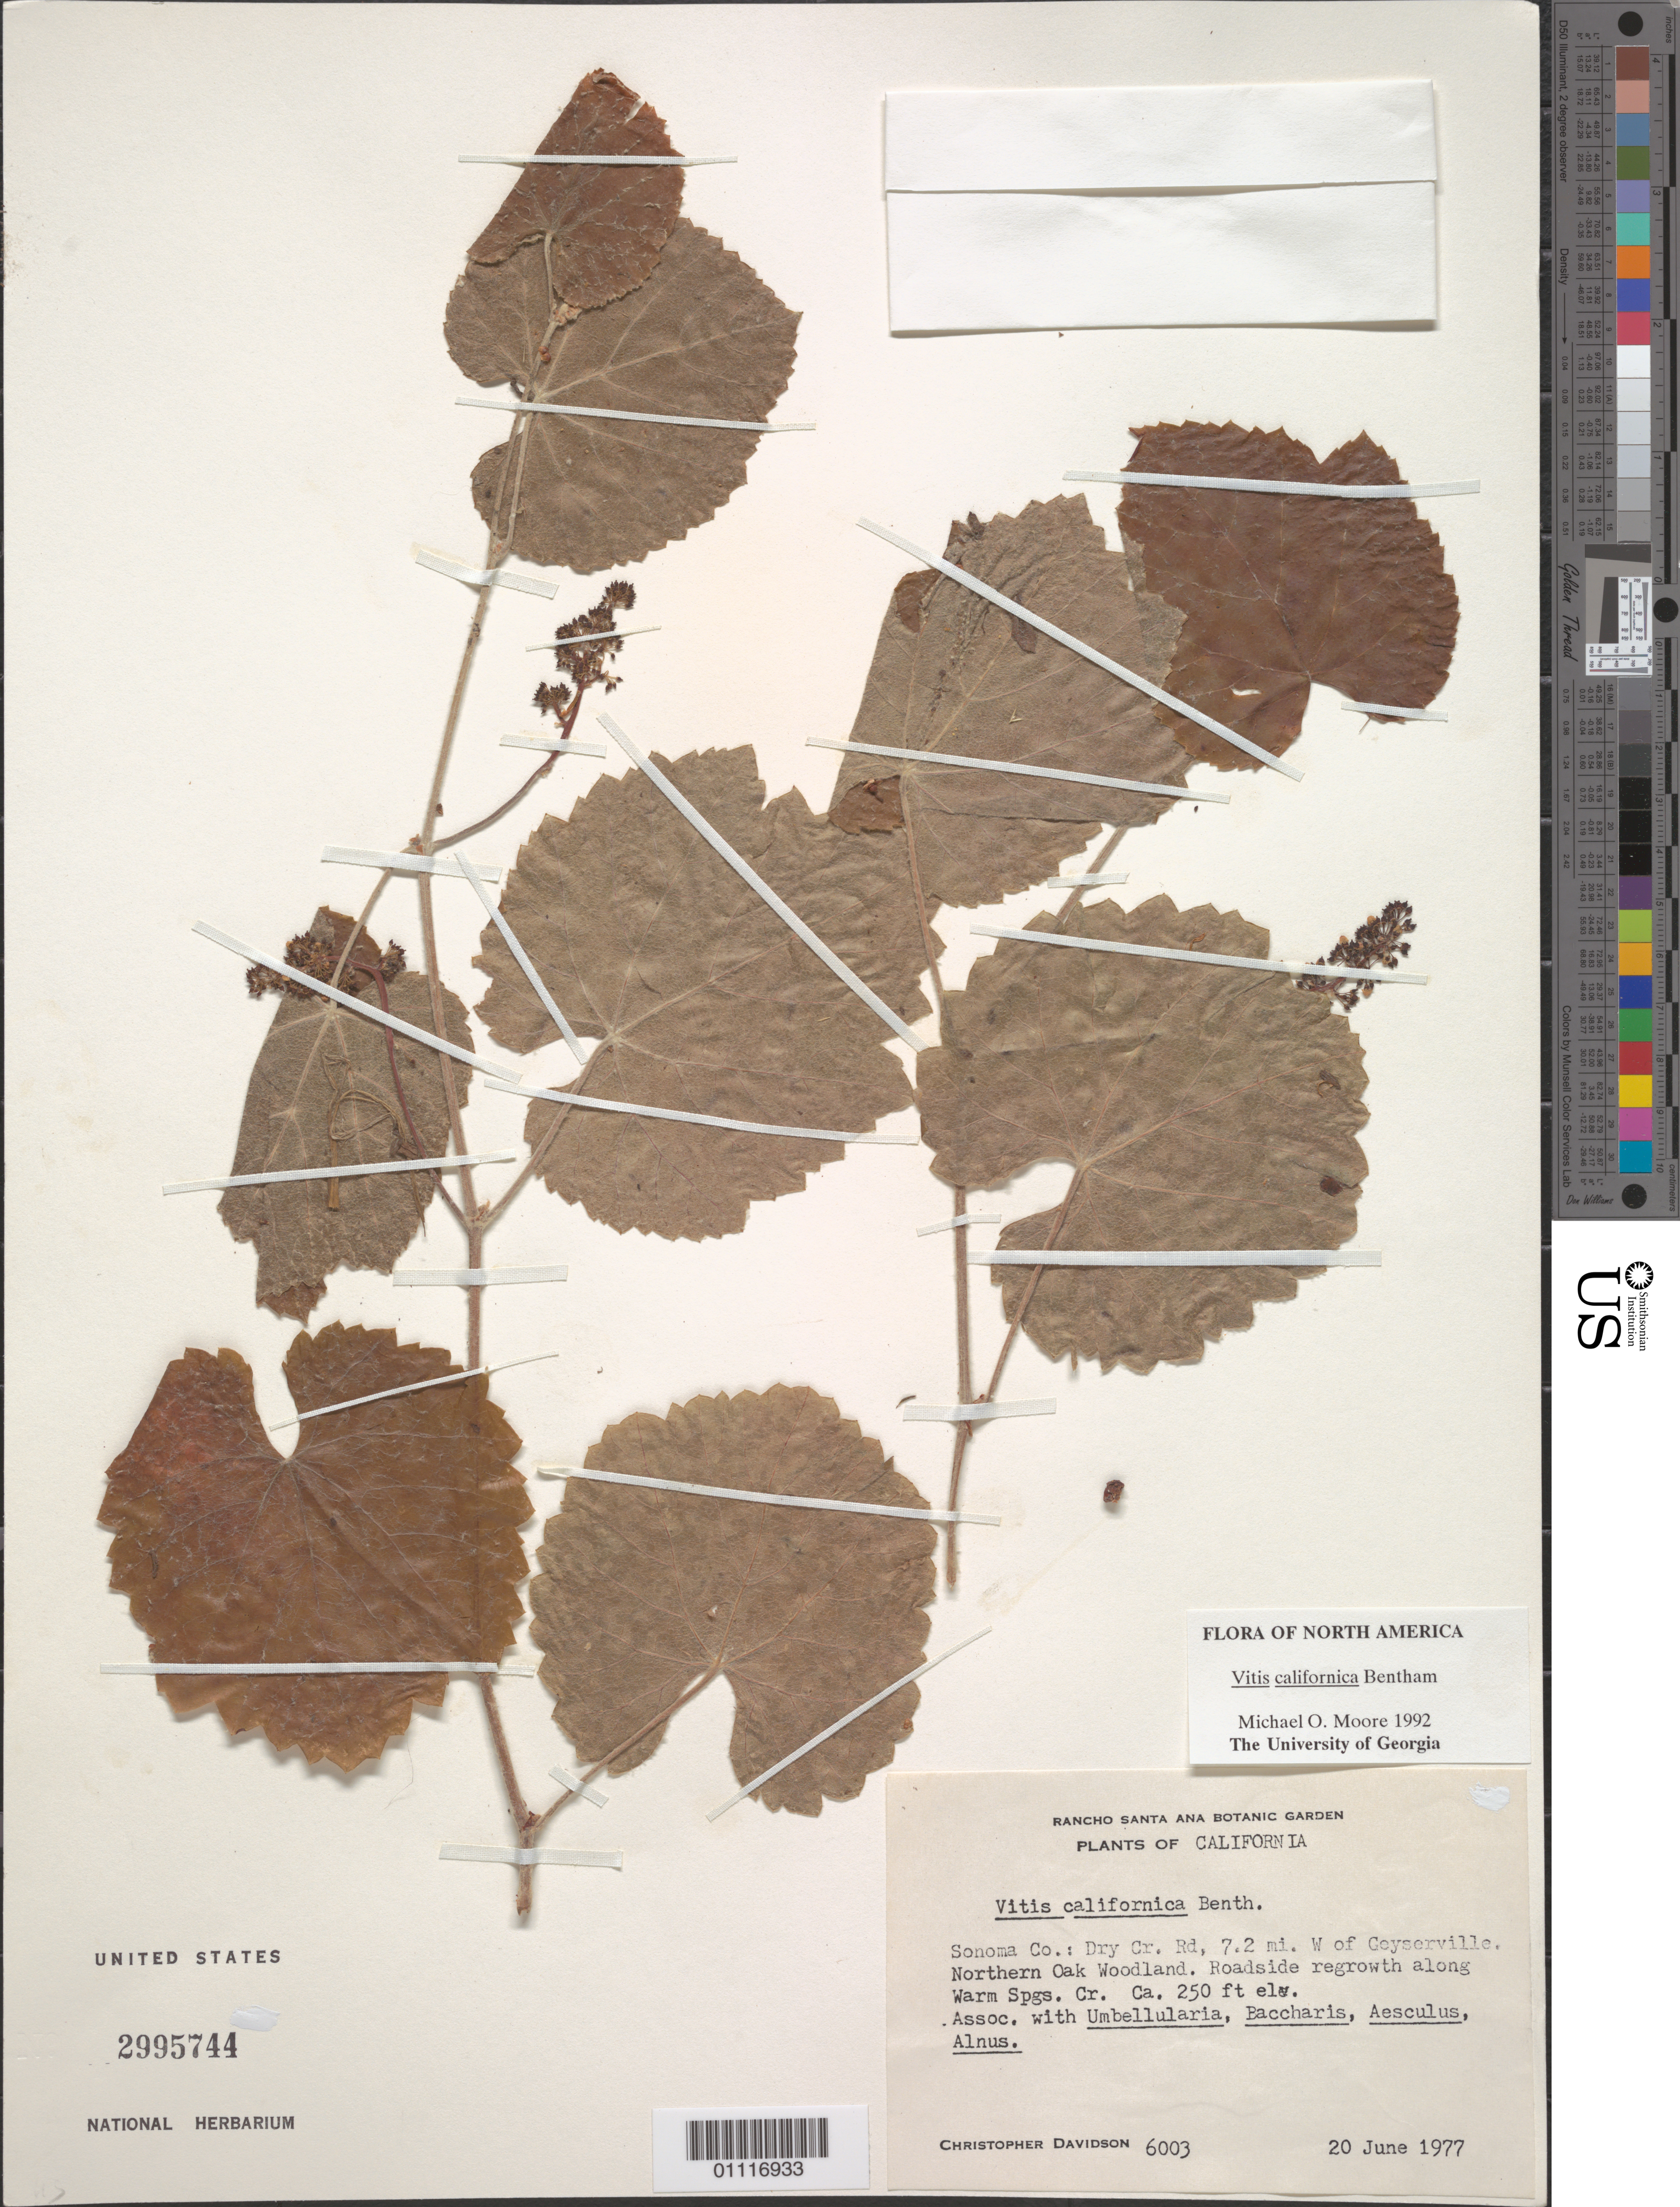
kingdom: Plantae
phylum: Tracheophyta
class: Magnoliopsida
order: Vitales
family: Vitaceae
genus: Vitis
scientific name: Vitis californica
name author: Benth.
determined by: Moore, M. O.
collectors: C. Davidson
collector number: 6003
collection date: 1977-06-20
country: United States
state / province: California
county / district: Sonoma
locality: Dry Cr. Rd, 7.2 mi. W of Geyserville Northern Oak Woodland. Roadside regrowth along Warm Spgs. Cr. Ca.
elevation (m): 76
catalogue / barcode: US 2995744